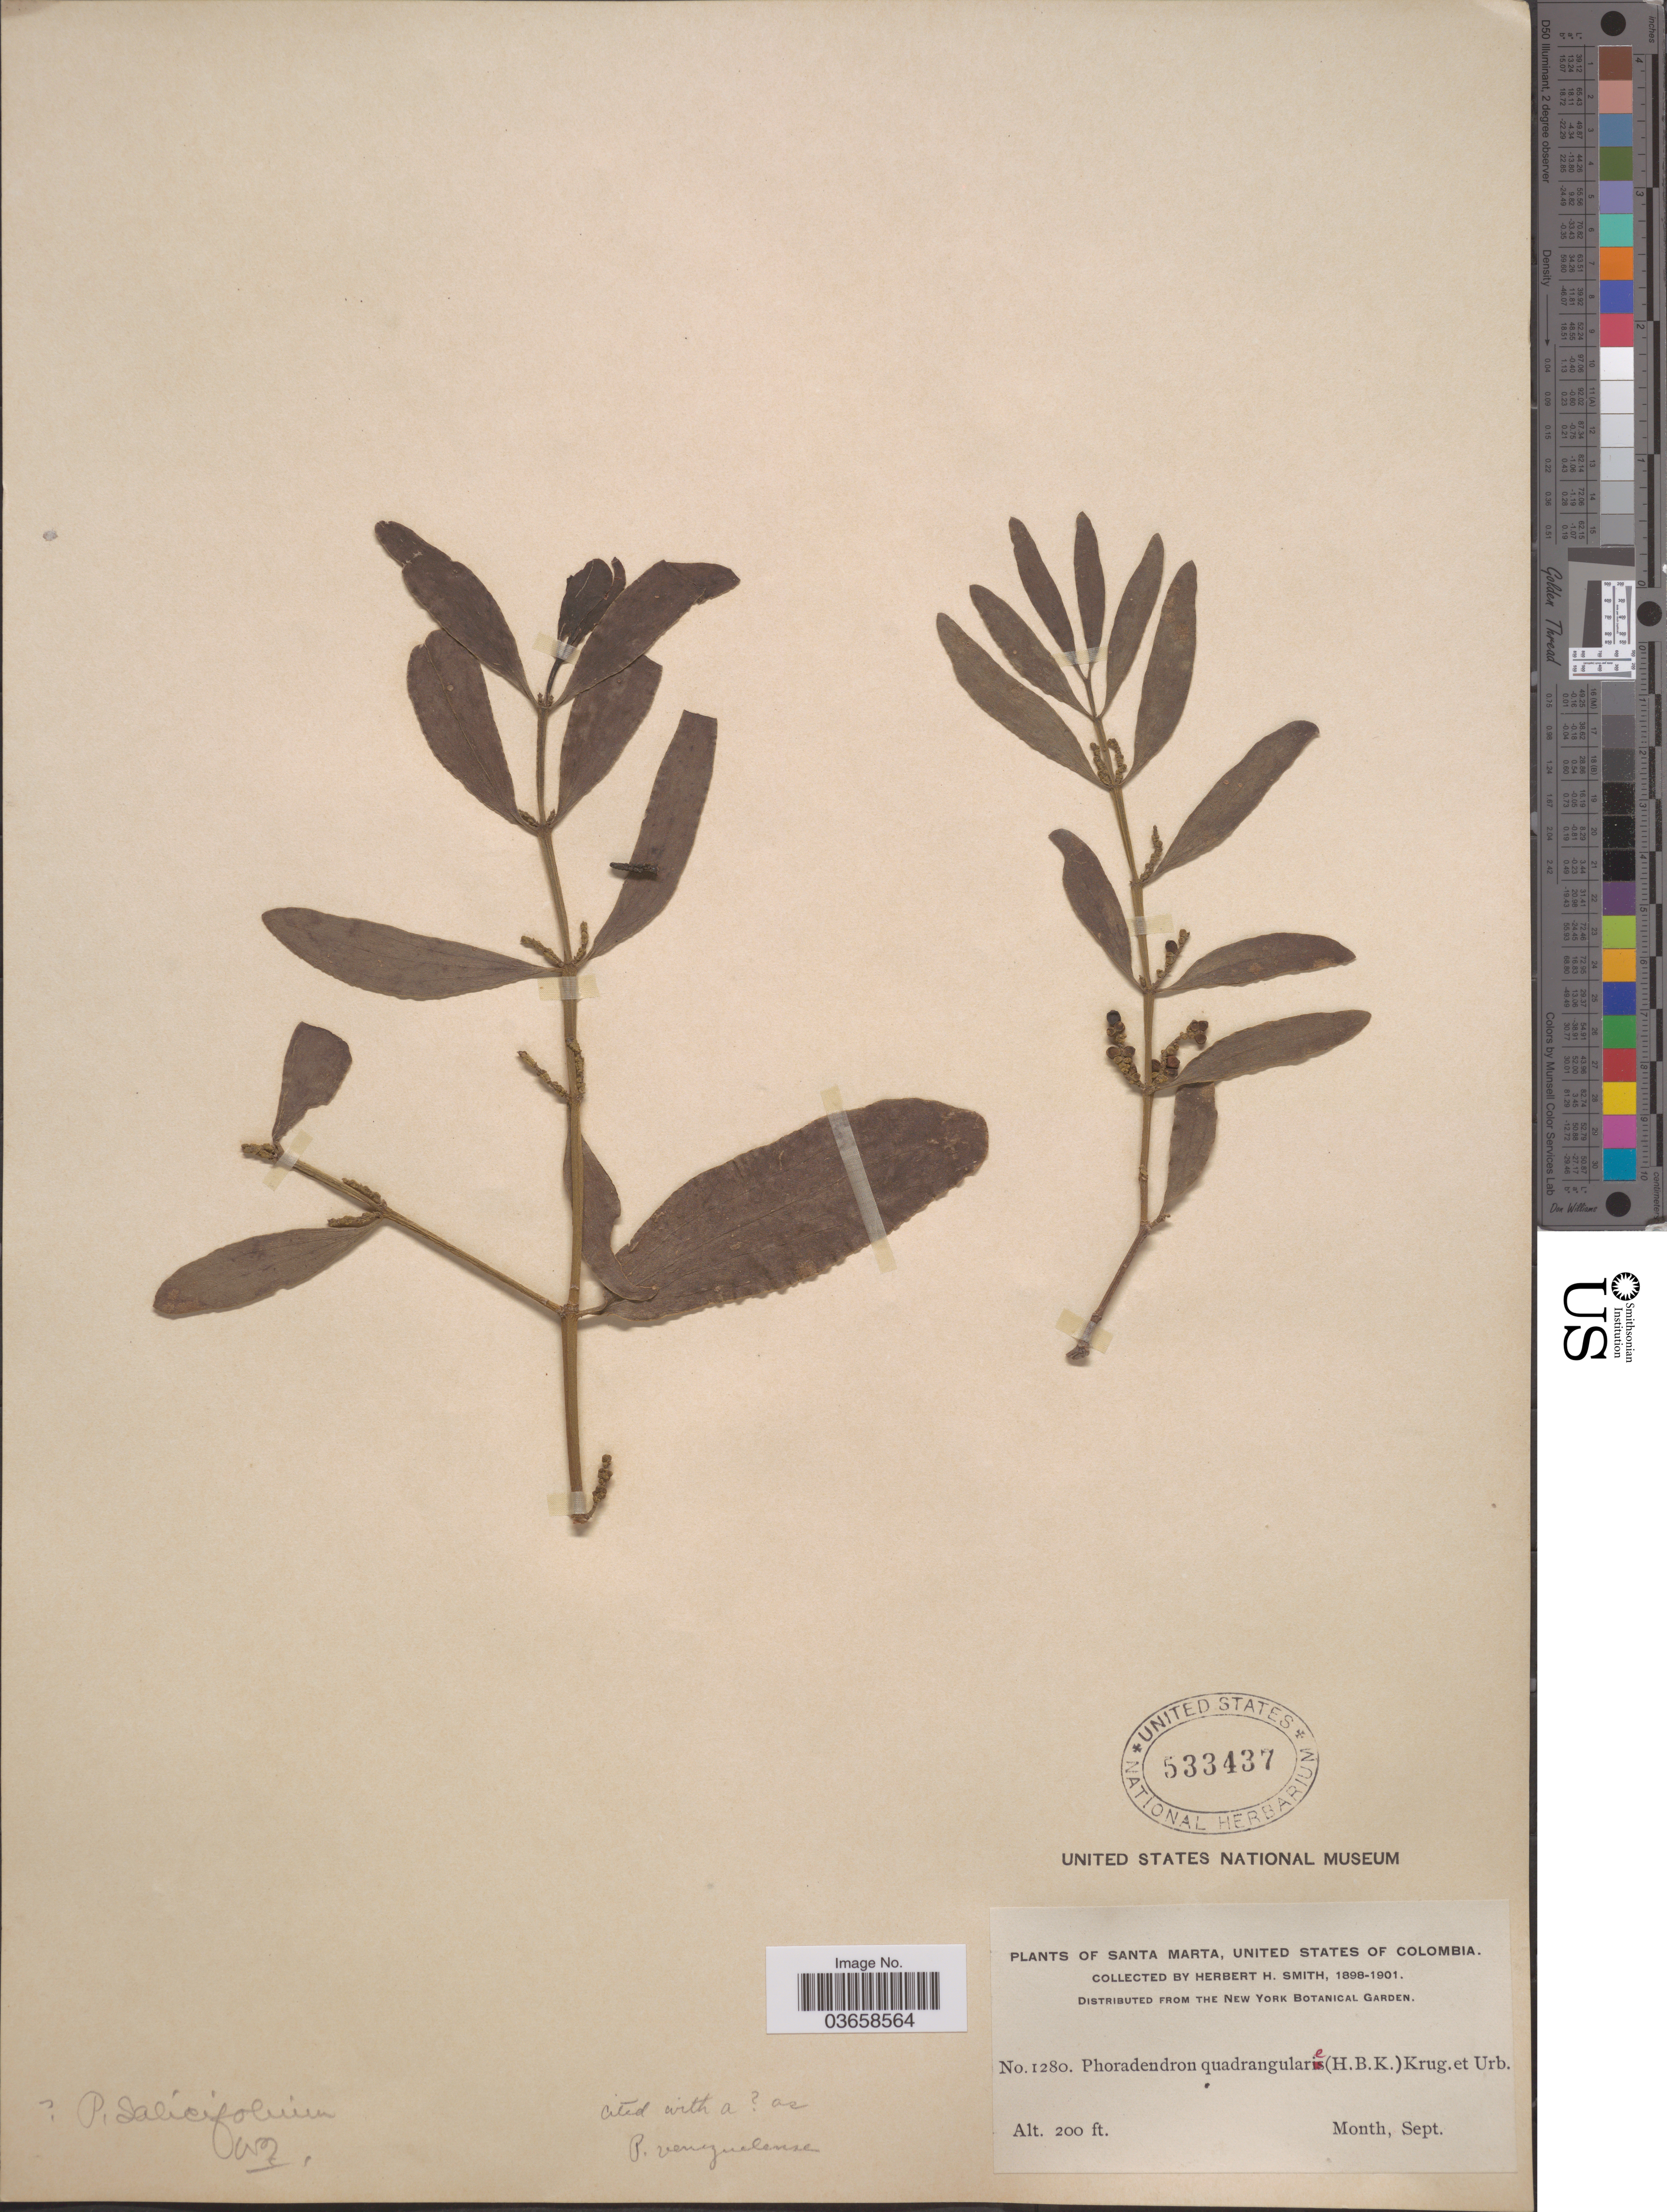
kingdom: Plantae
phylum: Tracheophyta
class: Magnoliopsida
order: Santalales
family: Viscaceae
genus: Phoradendron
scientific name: Phoradendron quadrangulare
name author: (Kunth) Griseb.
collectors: Herbert H. Smith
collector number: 1280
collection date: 1898-09/1901-09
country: Colombia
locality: Santa Marta, United States of Colombia.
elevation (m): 61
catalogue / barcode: US 533437